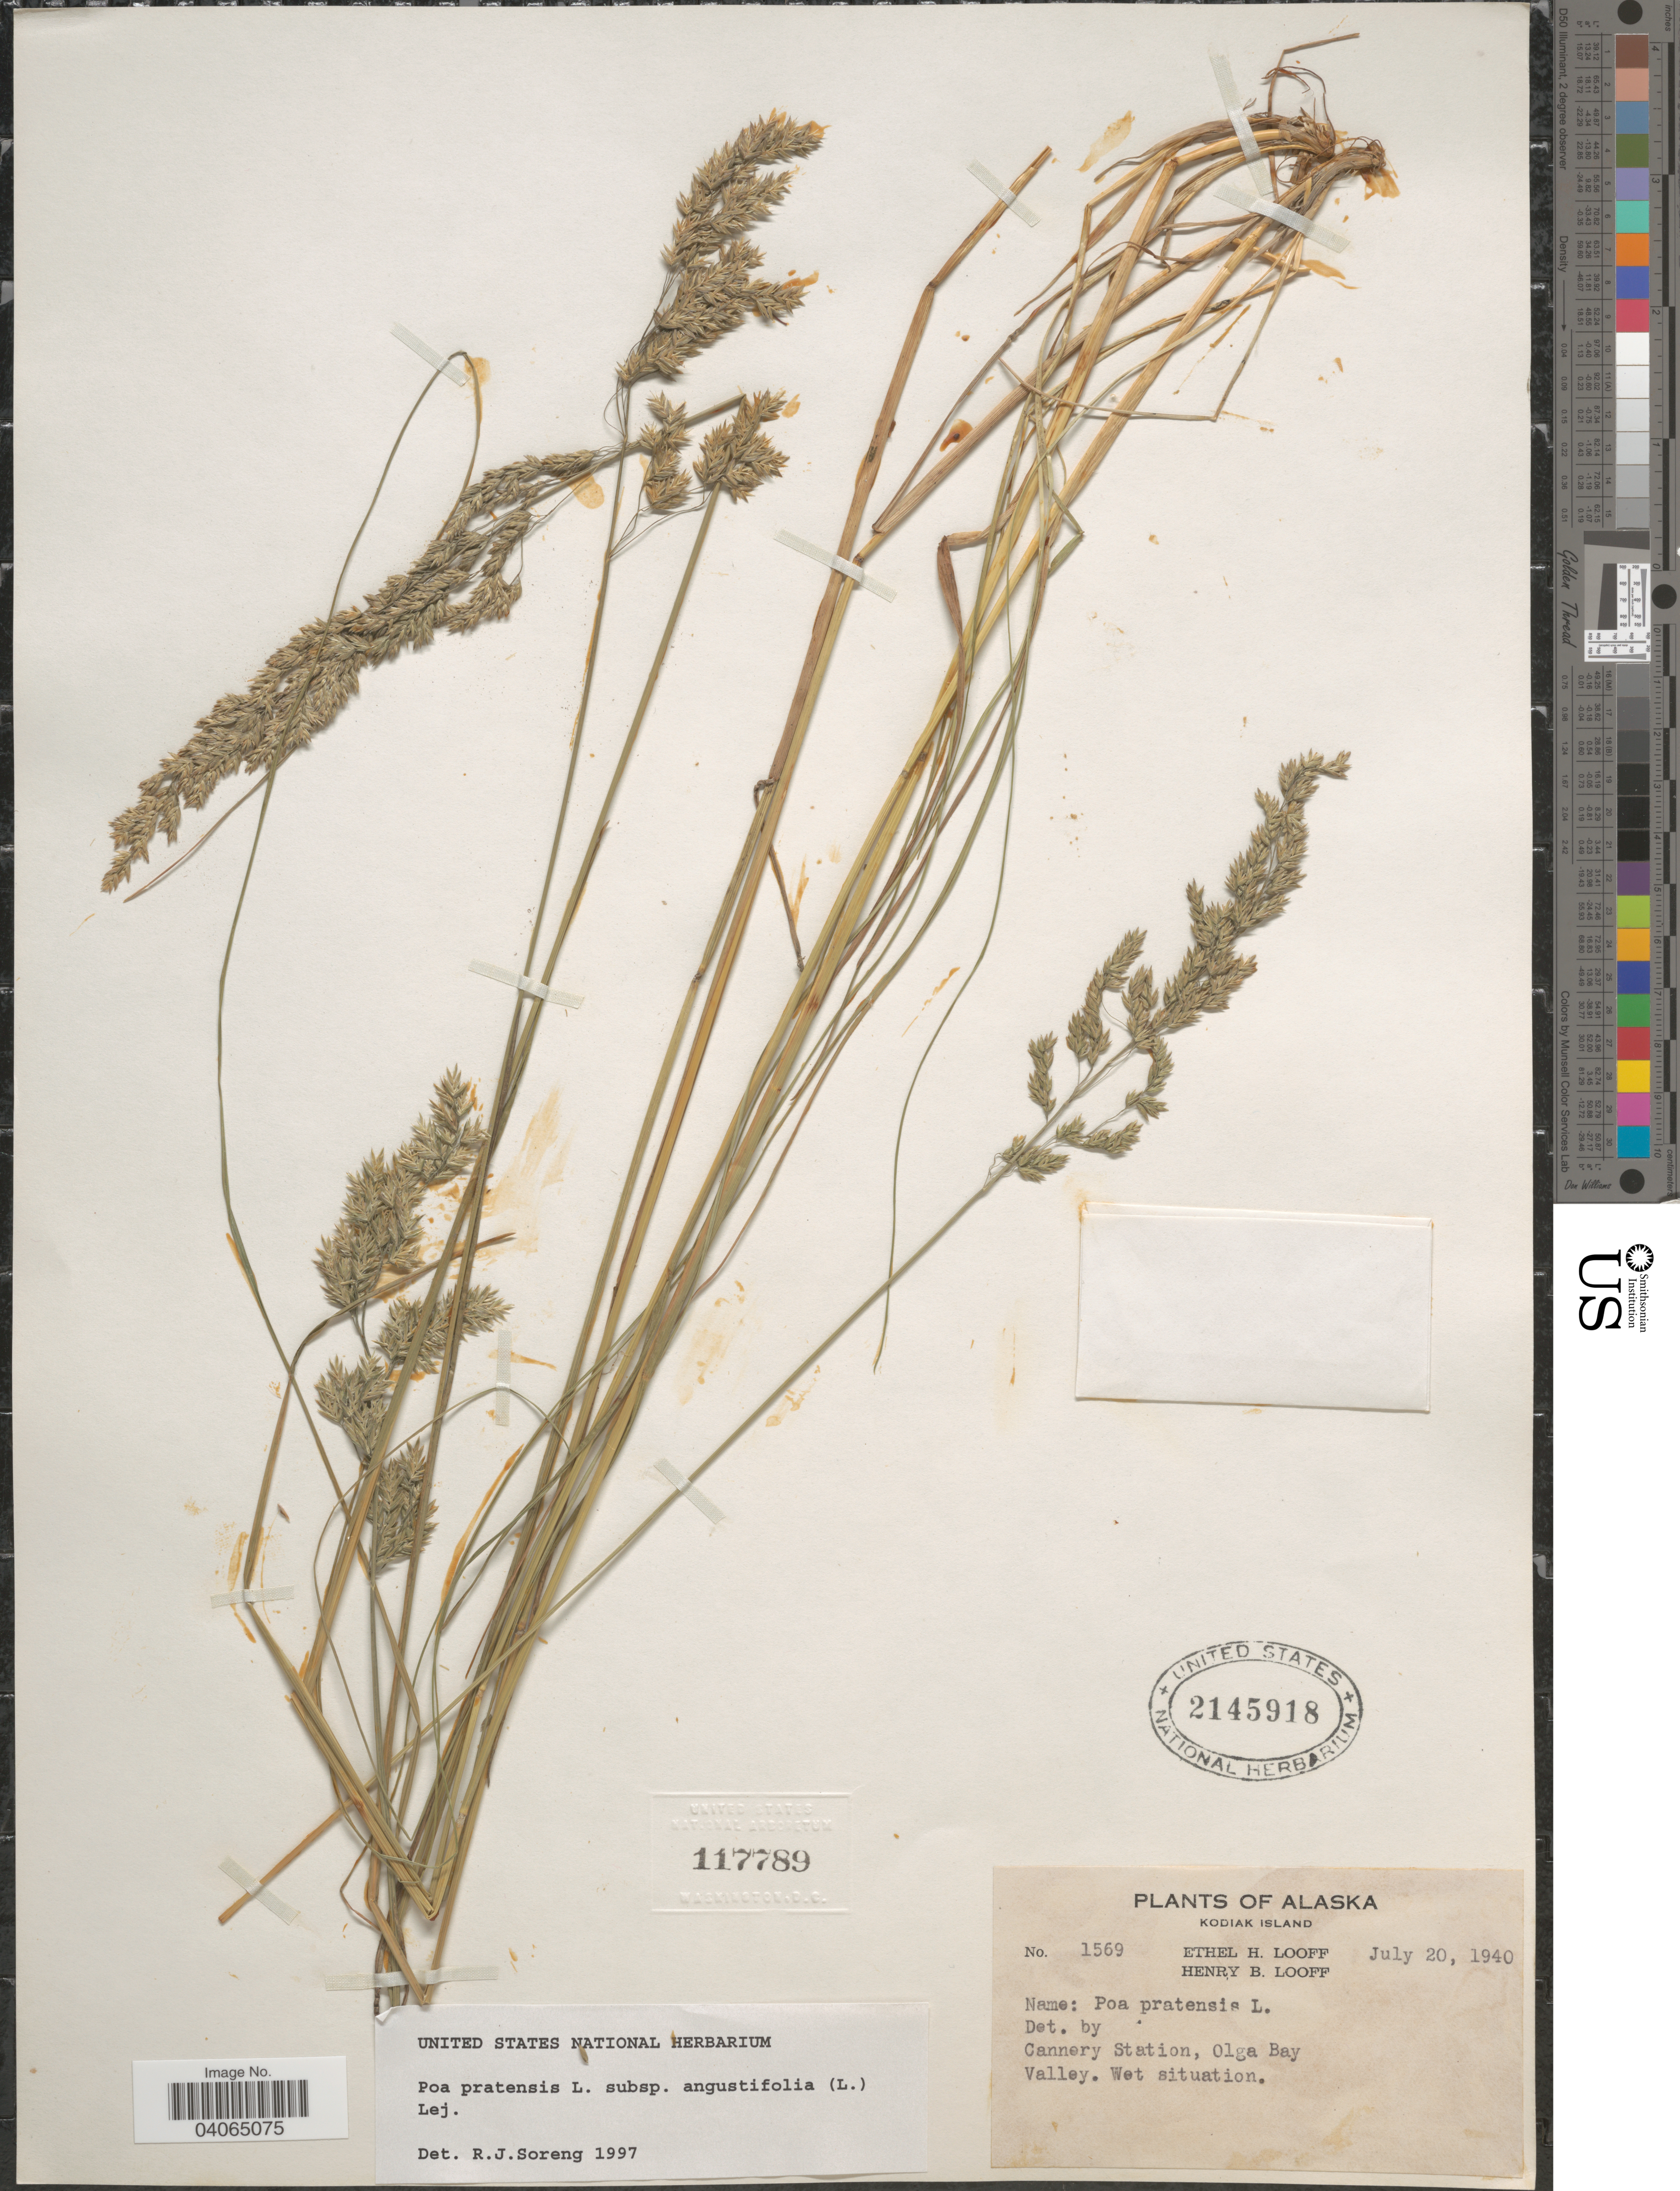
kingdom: Plantae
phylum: Tracheophyta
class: Liliopsida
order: Poales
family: Poaceae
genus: Poa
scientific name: Poa pratensis subsp. angustifolia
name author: (L.) Lej.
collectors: E. Looff & H. Looff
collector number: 1569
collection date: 1940-07-20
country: United States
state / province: Alaska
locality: Kodiak Island. Cannery Station, Olga Bay Valley.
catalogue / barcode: US 2145918